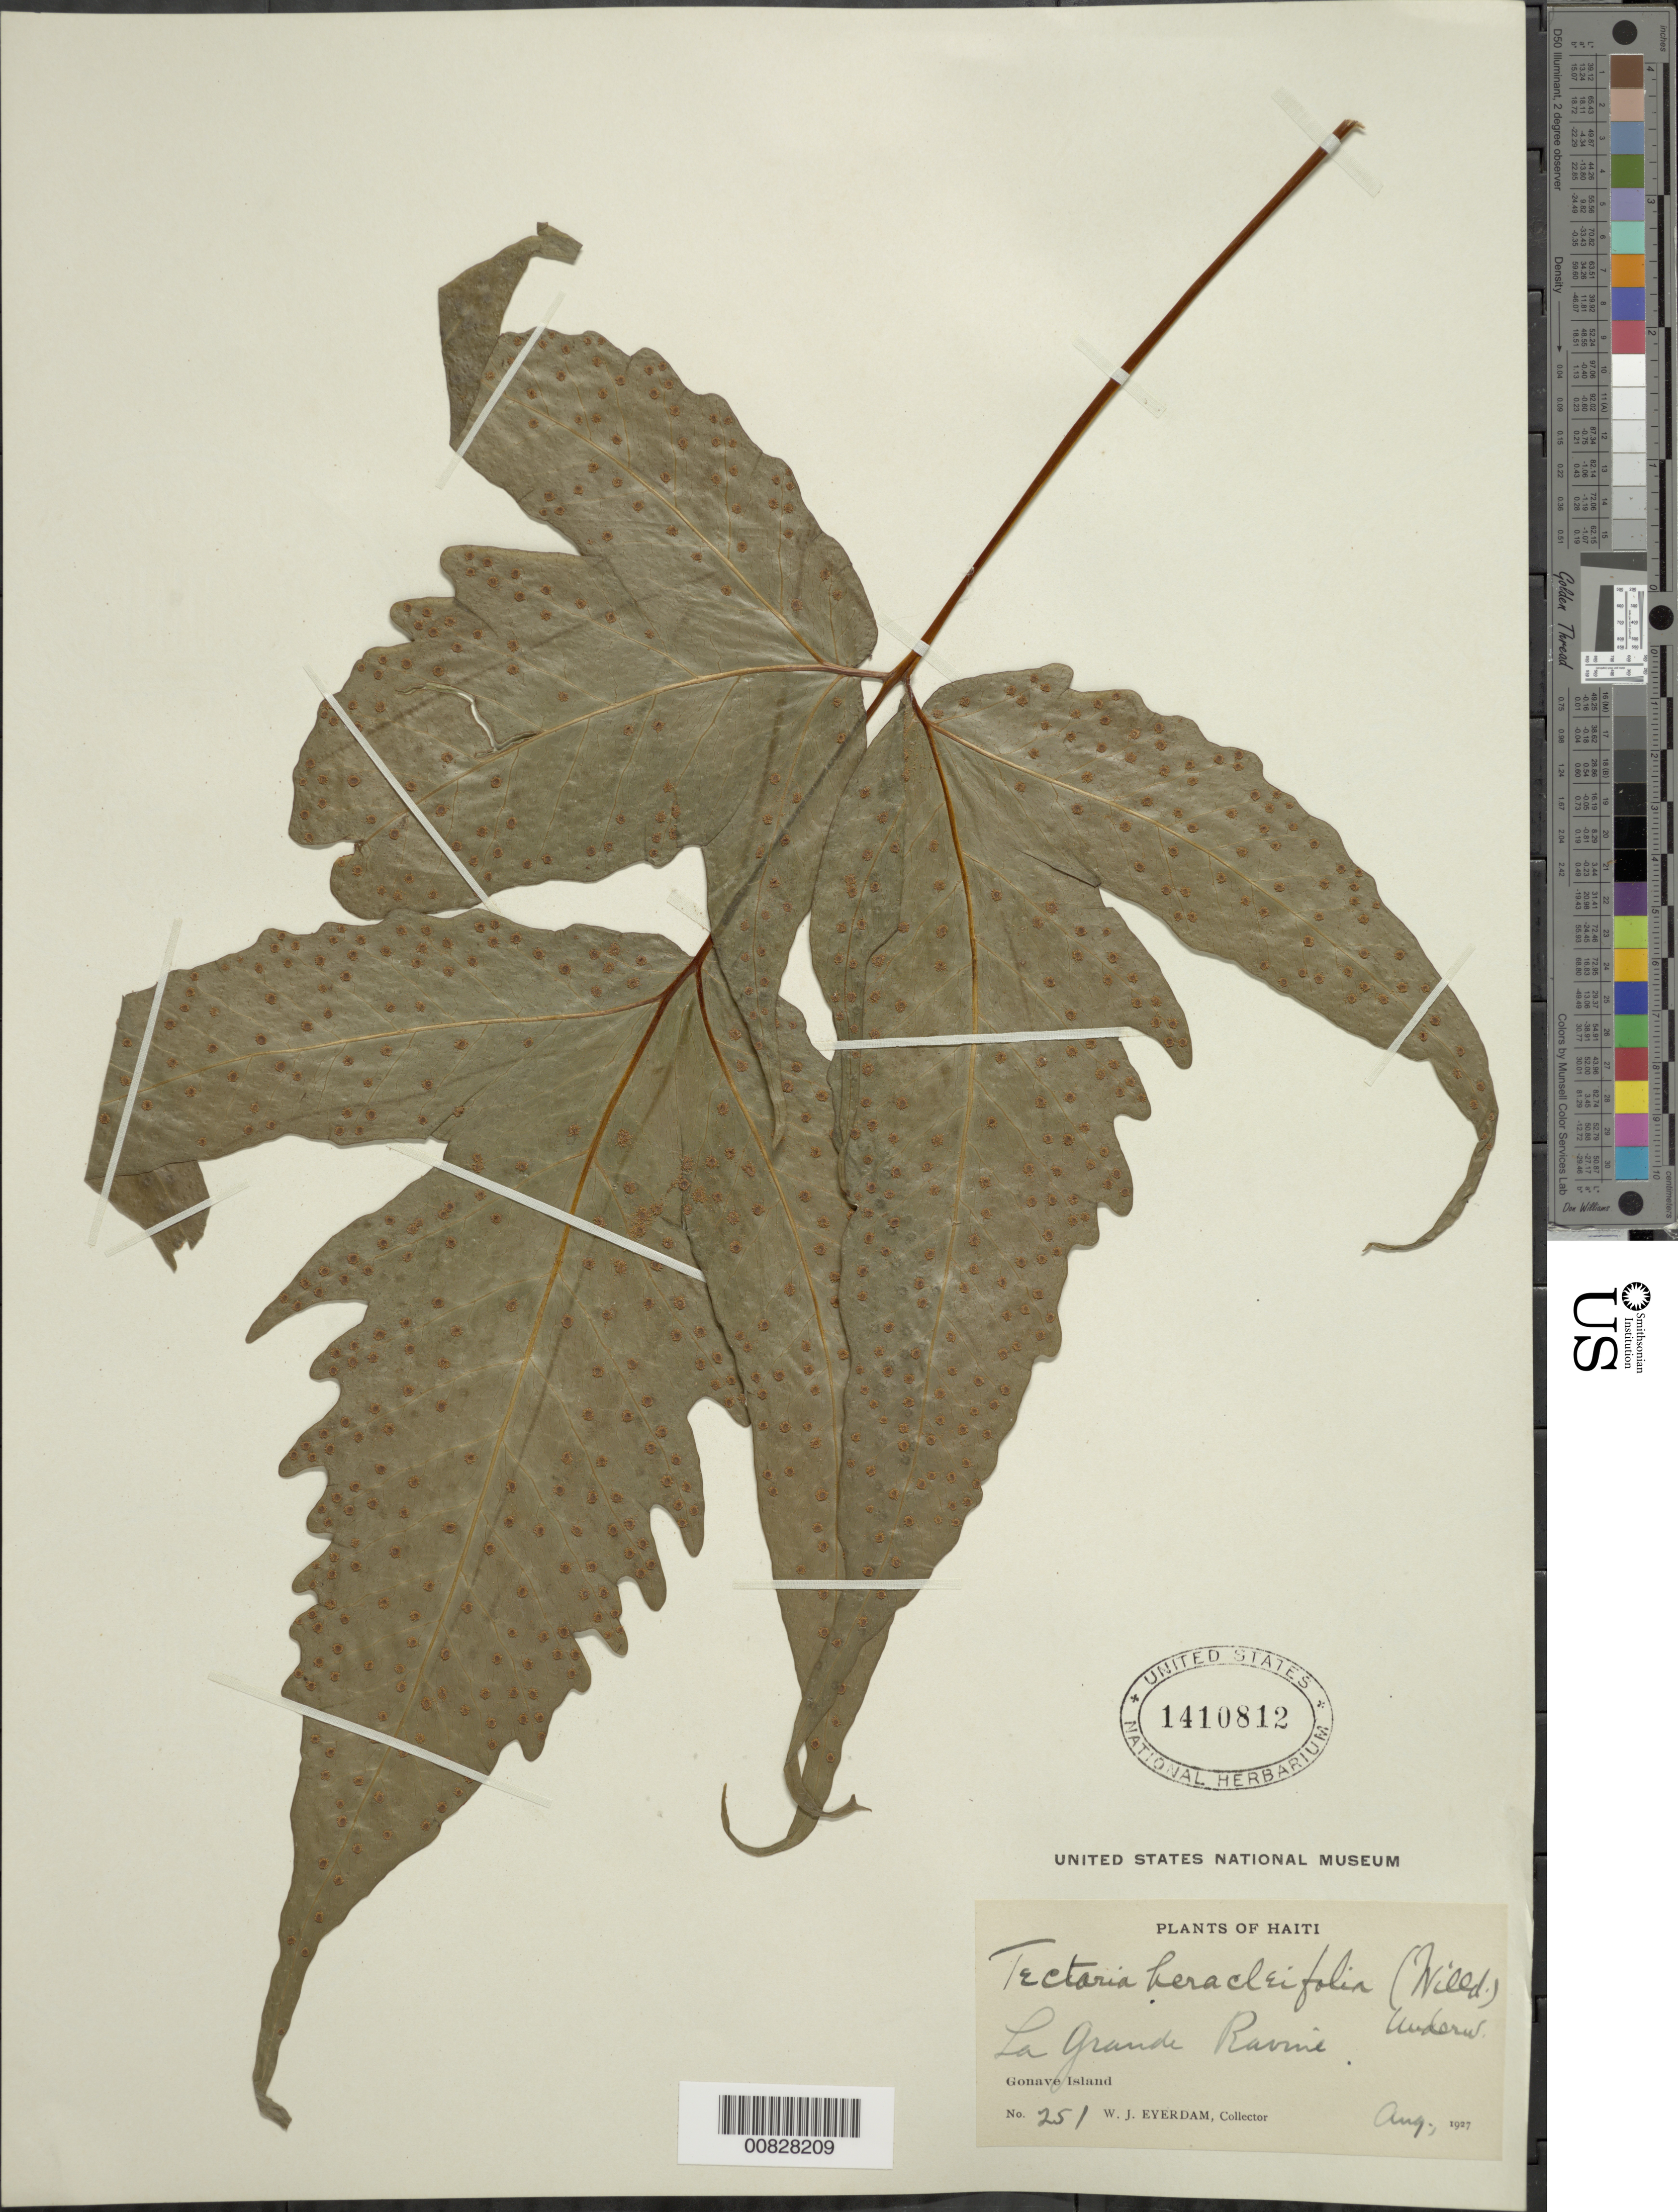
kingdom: Plantae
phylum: Tracheophyta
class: Polypodiopsida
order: Polypodiales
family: Tectariaceae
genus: Tectaria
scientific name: Tectaria heracleifolia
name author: (Willd.) Underw.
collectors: W. J. Eyerdam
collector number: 251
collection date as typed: Aug 1927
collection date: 1927-08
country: Haiti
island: Hispaniola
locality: Gonave Island, La Grande Ravine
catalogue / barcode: US 1410812